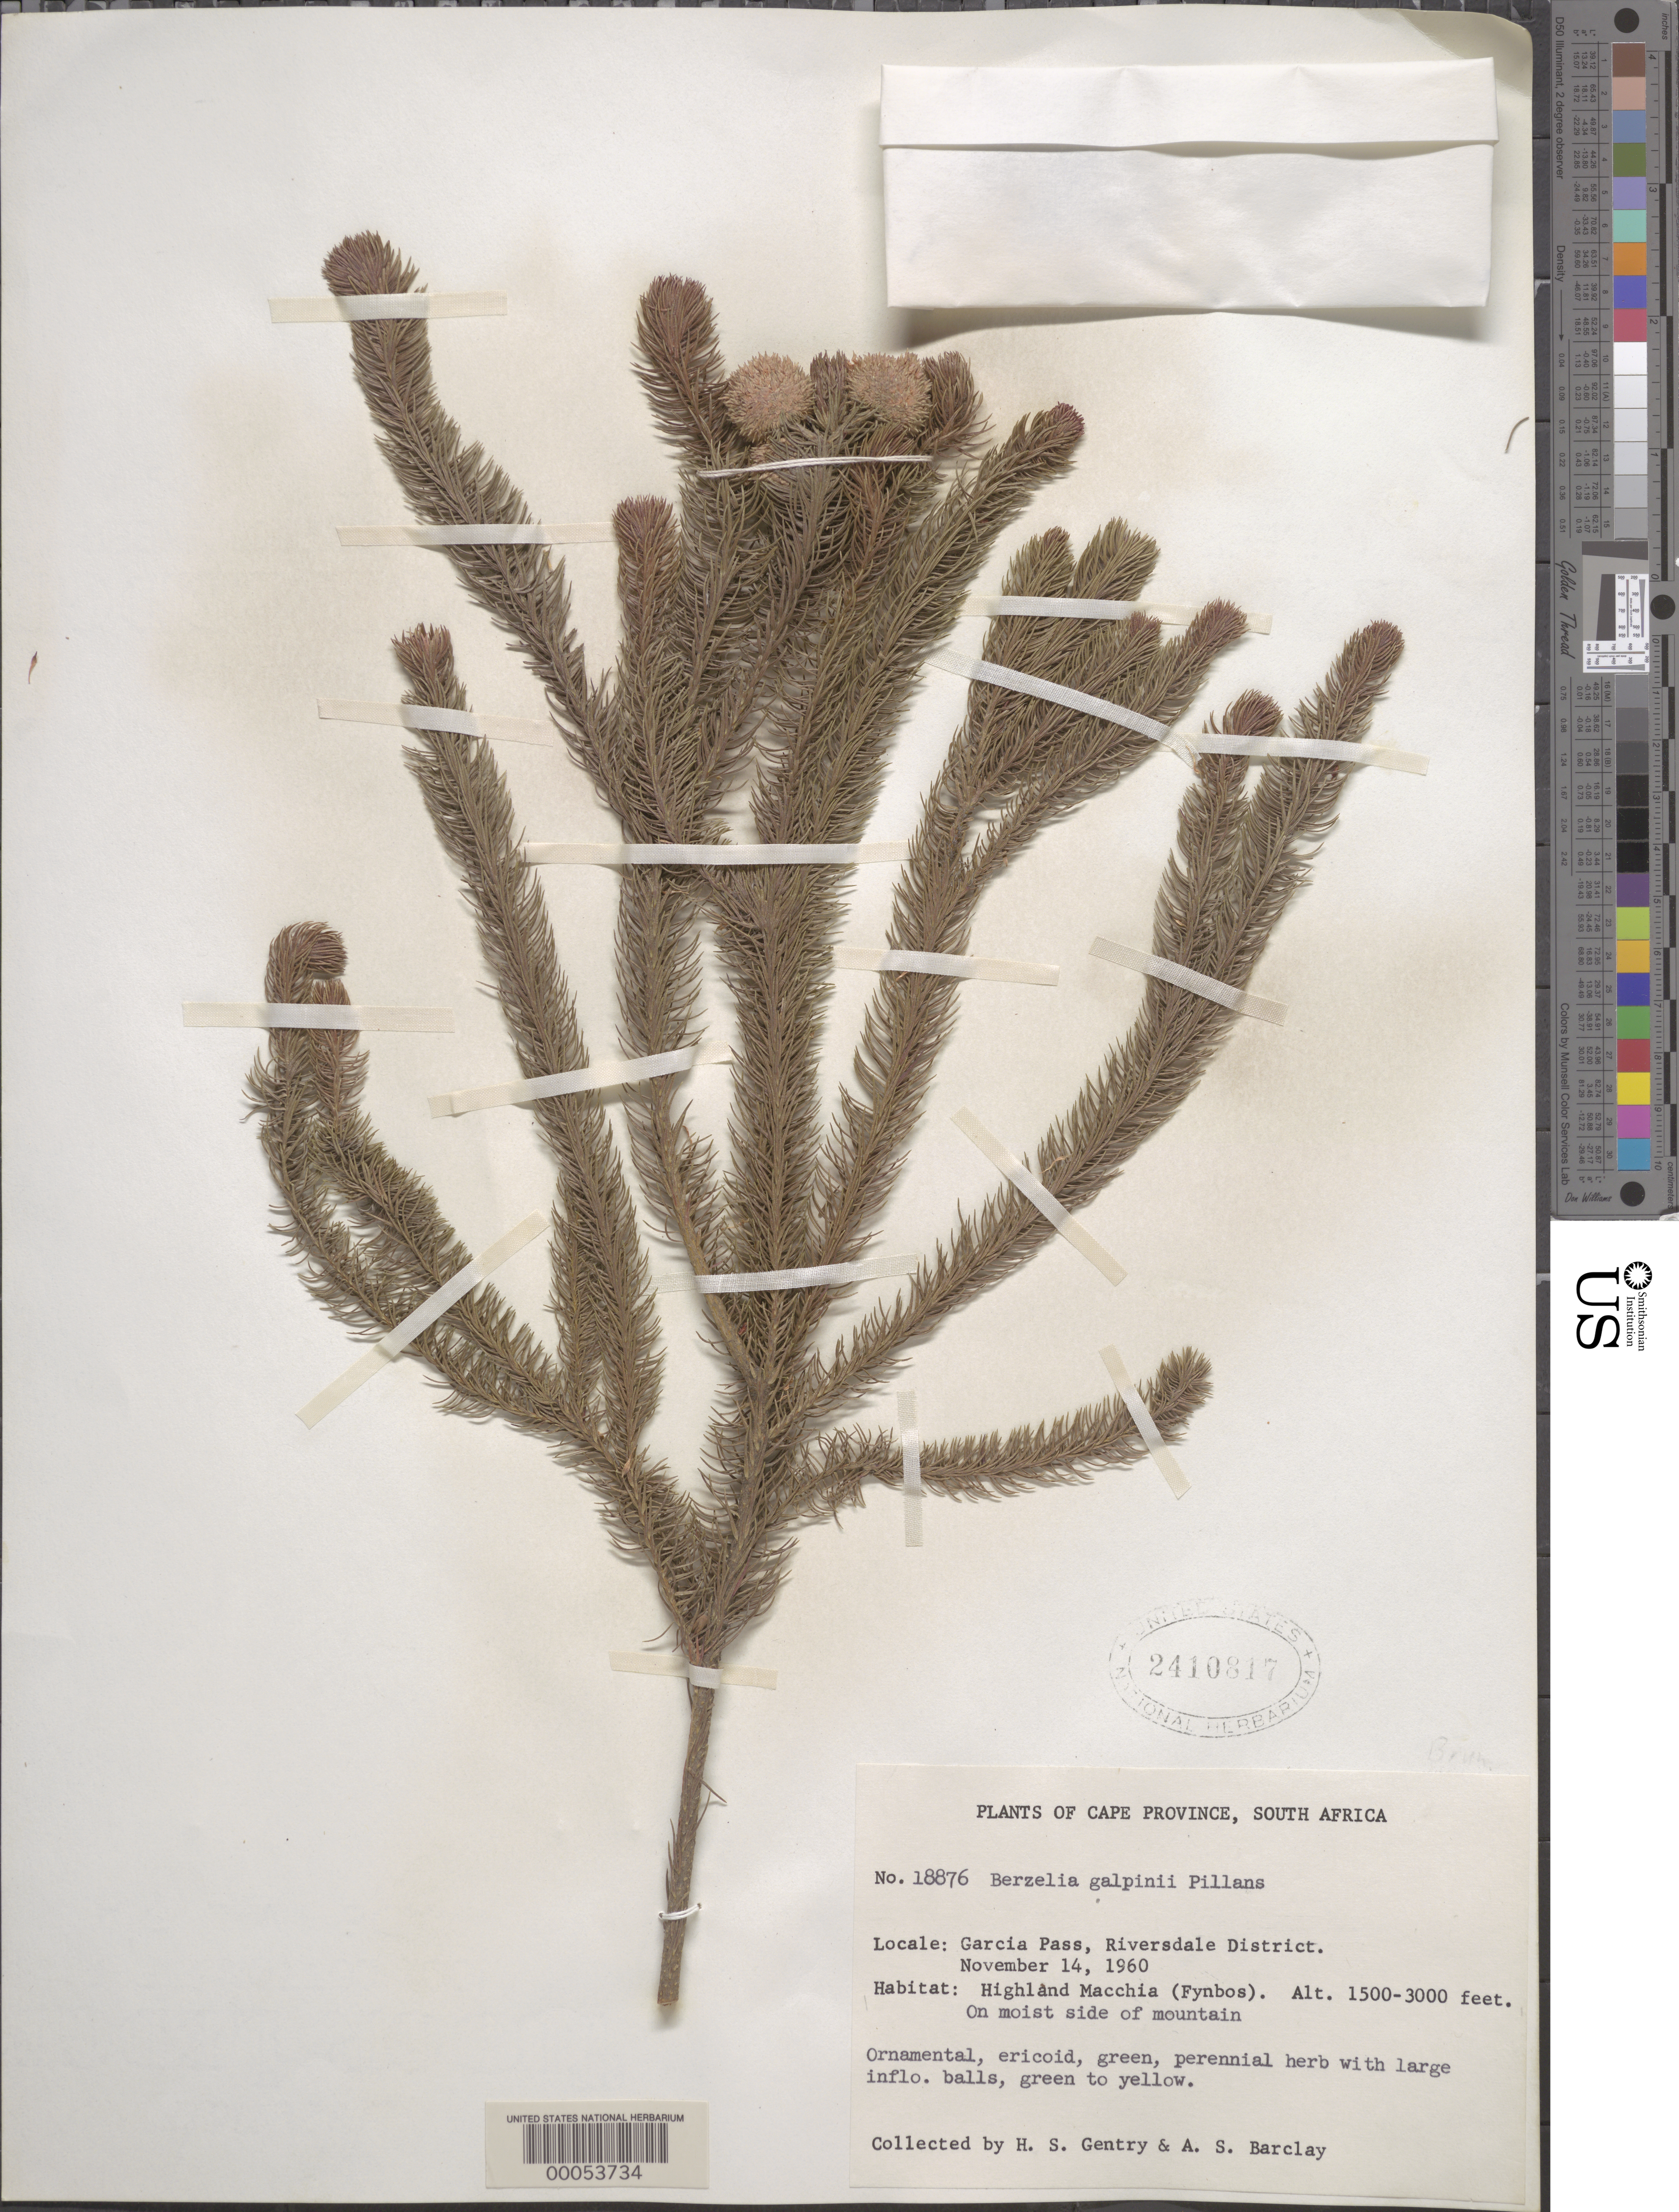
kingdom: Plantae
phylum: Tracheophyta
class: Magnoliopsida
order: Bruniales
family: Bruniaceae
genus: Berzelia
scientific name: Berzelia galpinii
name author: Pillans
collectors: H. S. Gentry & A. S. Barclay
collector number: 18876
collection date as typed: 14 Nov 1960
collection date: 1960-11-14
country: South Africa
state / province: Western Cape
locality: Garcia pass. Riversdale Dist.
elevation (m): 457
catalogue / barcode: US 2410817